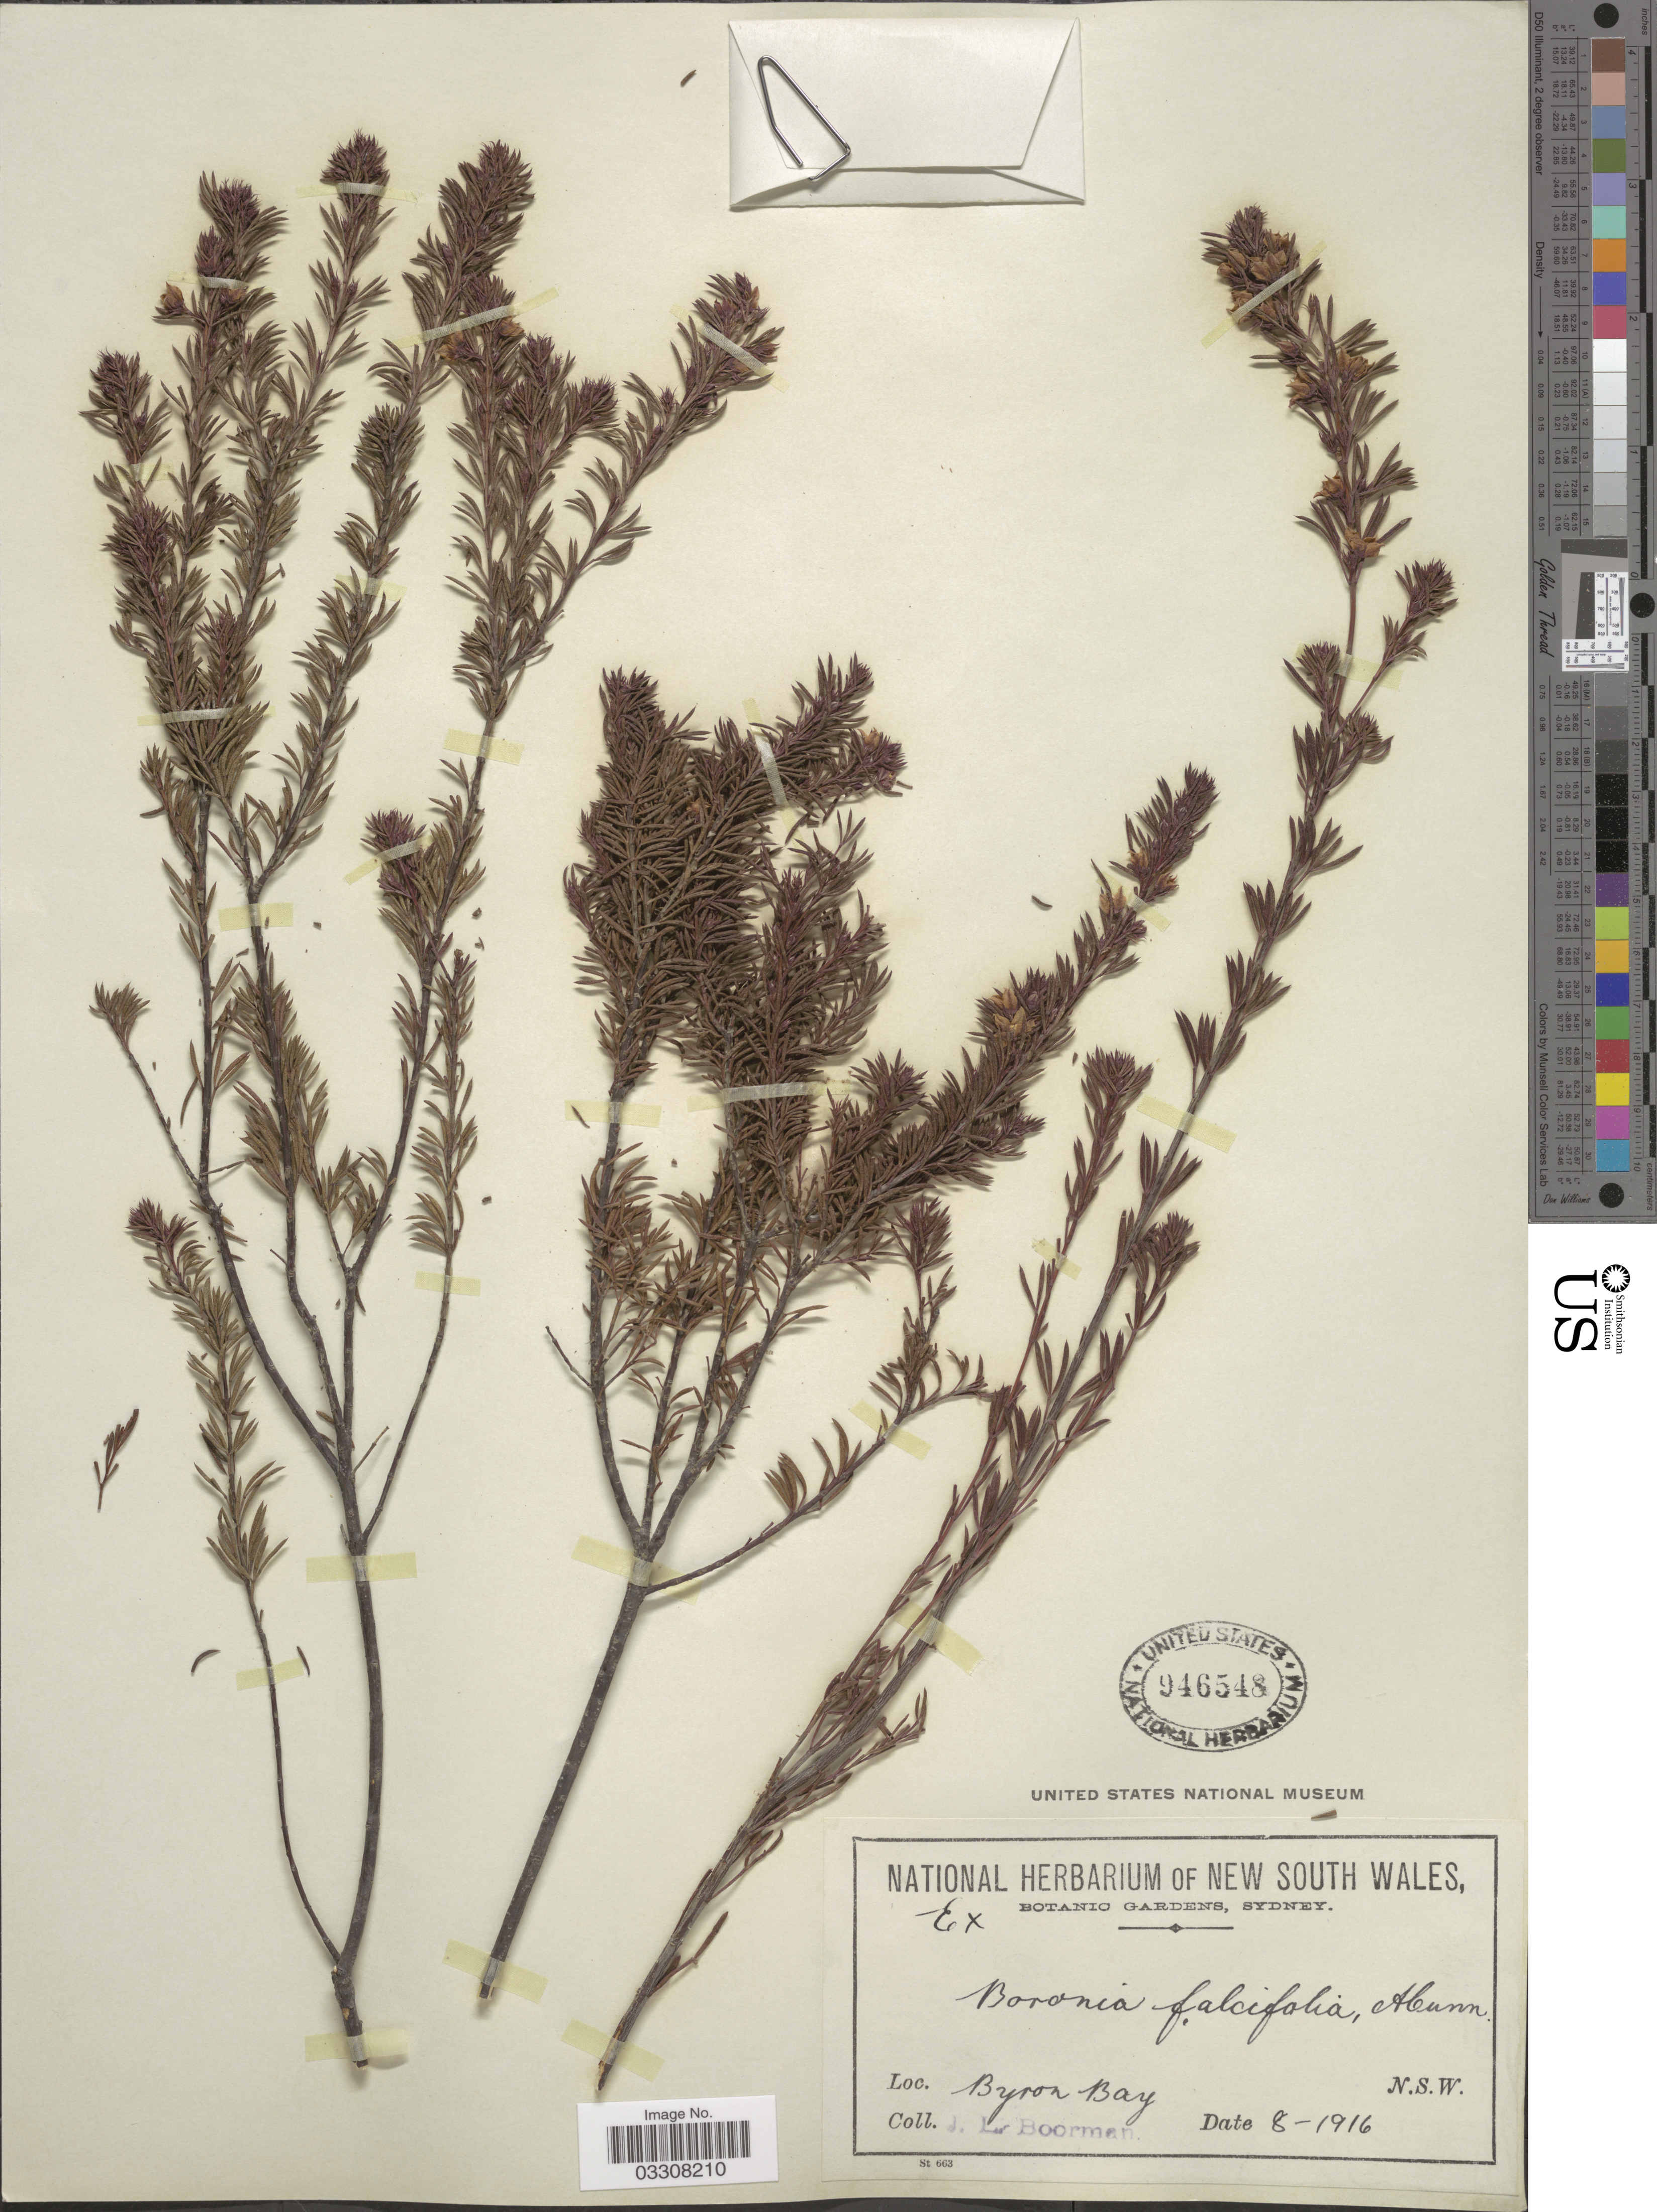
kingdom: Plantae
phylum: Tracheophyta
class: Magnoliopsida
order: Sapindales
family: Rutaceae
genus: Boronia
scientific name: Boronia falcifolia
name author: A. Cunn.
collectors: J. Boorman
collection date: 1916-08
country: Australia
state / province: New South Wales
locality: Byron Bay.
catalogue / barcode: US 946548